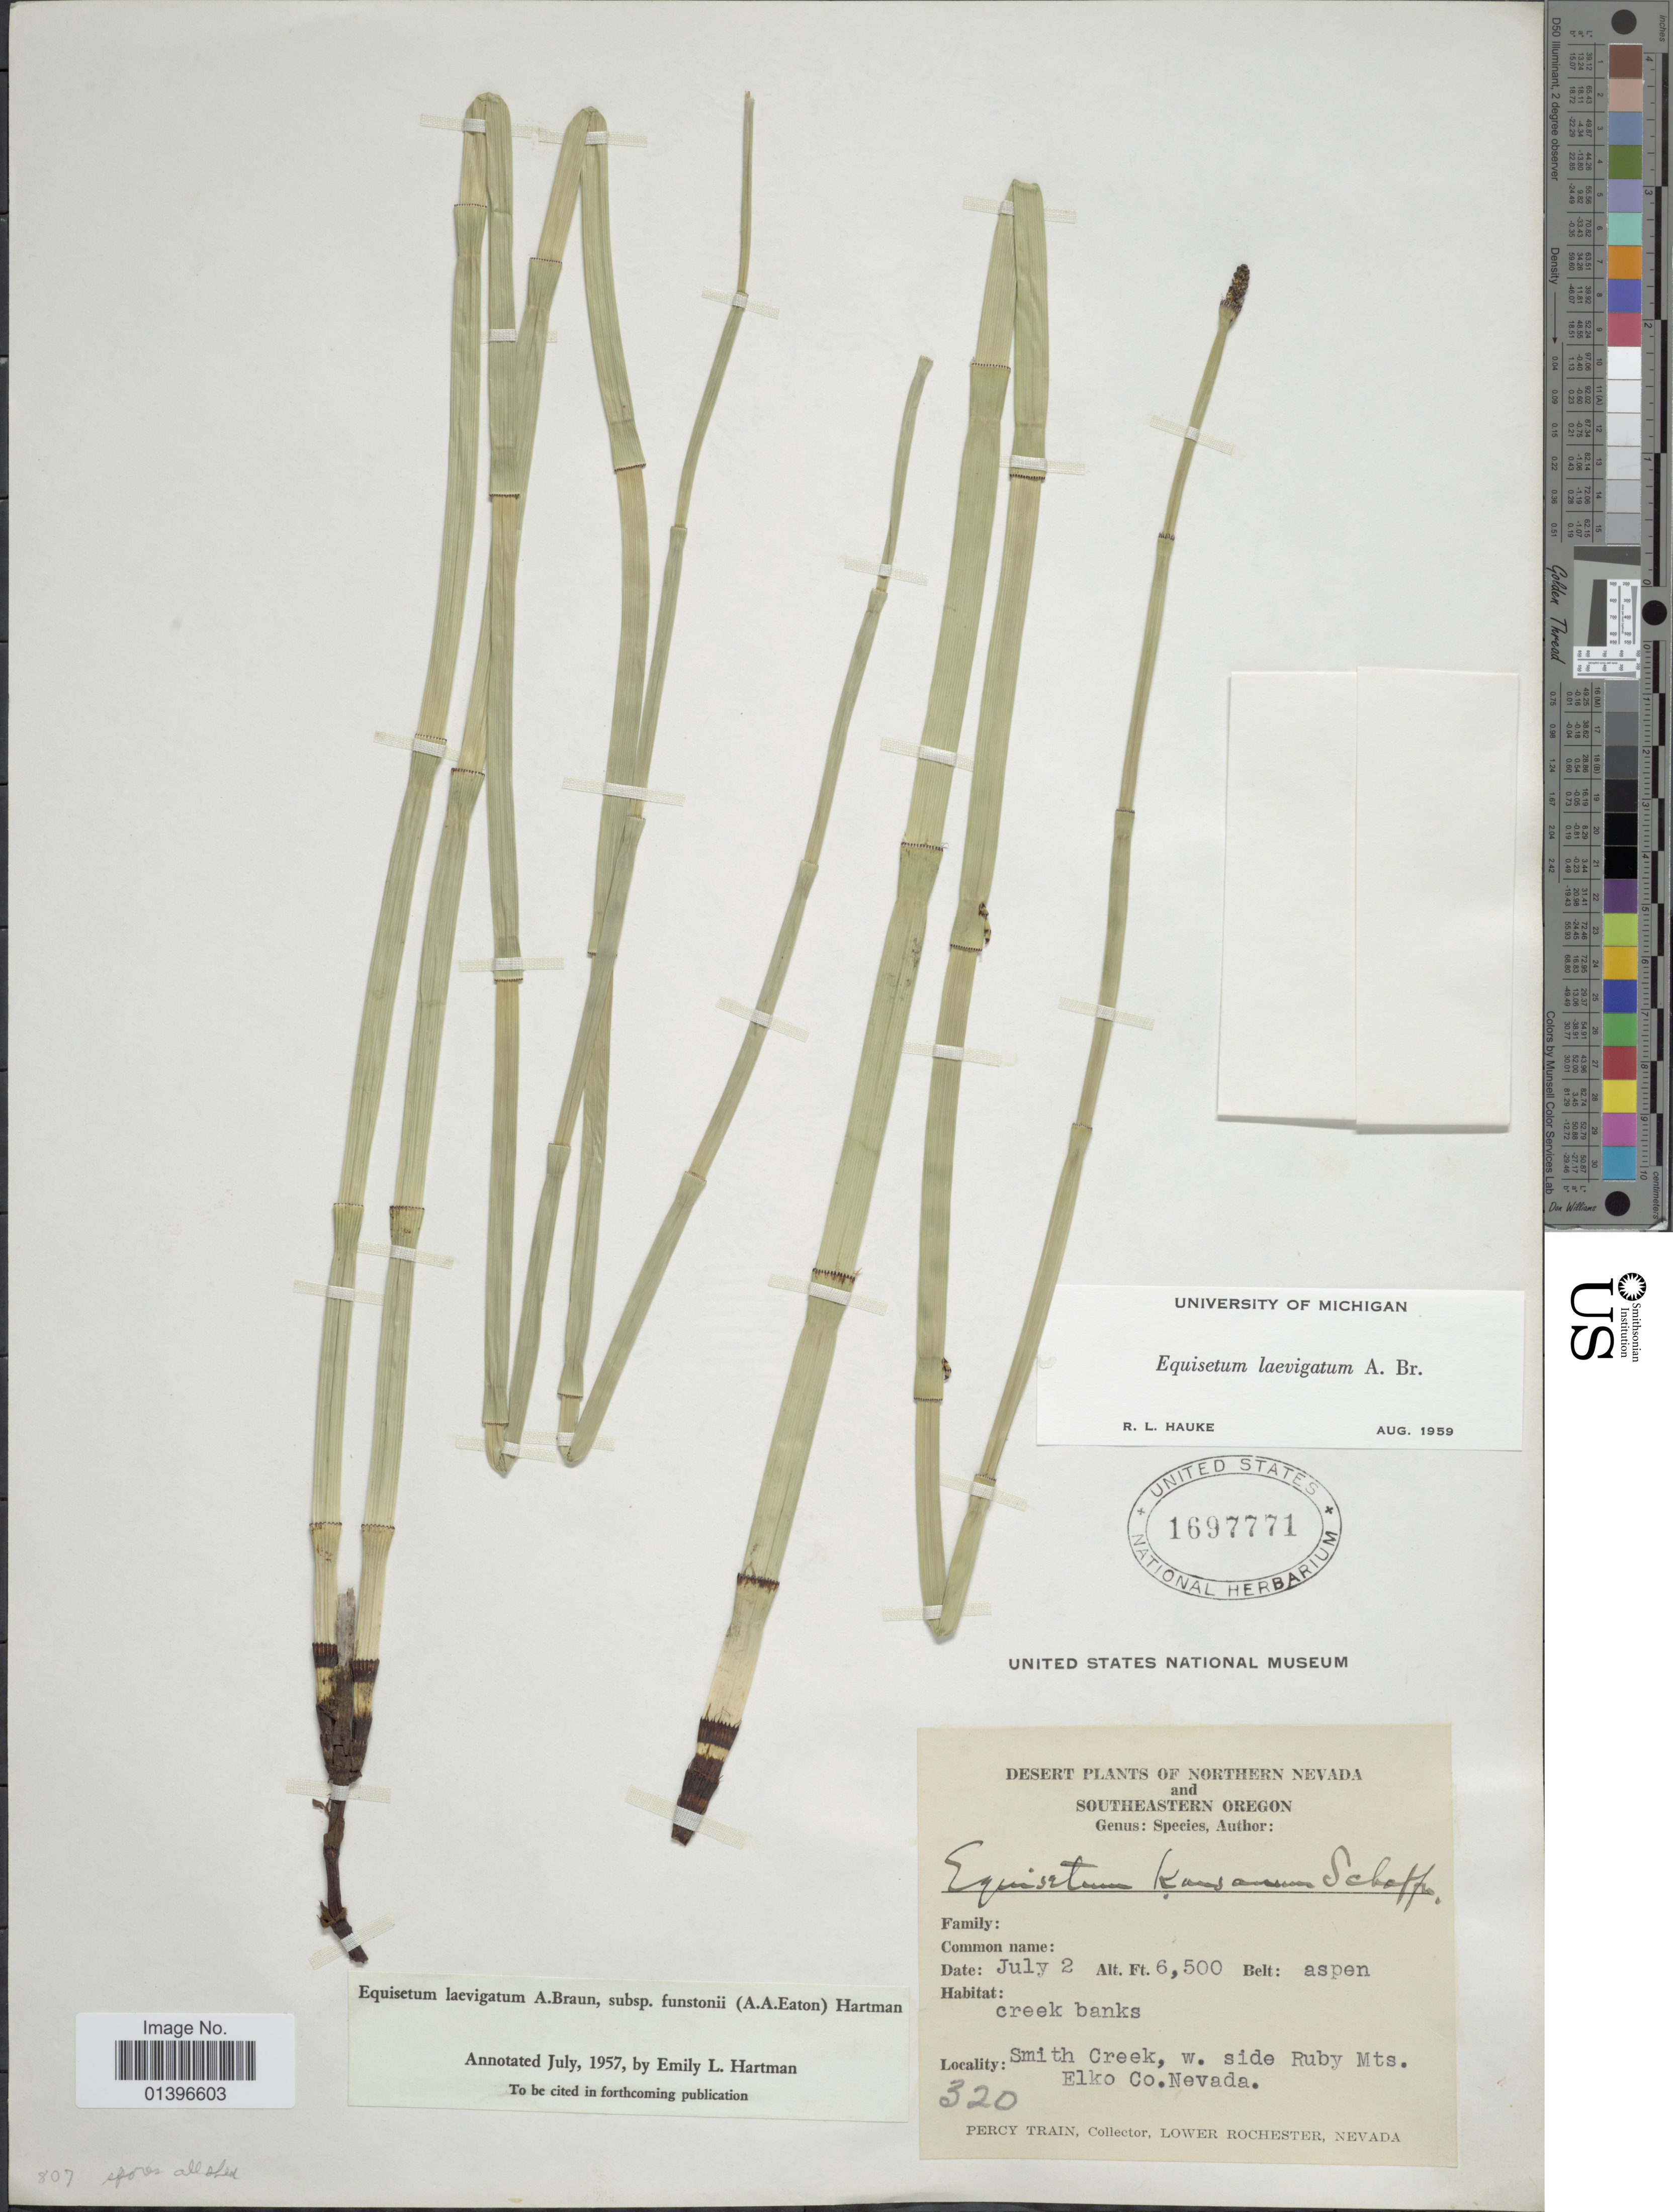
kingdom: Plantae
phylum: Tracheophyta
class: Polypodiopsida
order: Equisetales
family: Equisetaceae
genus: Equisetum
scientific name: Equisetum laevigatum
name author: A. Braun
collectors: P. Train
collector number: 320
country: United States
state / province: Nevada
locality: Desert plants of Northern Nevada and Southeastern Oregon. Smith Creek, w. side Ruby Mts. Elko Co.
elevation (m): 1981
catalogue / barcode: US 1697771